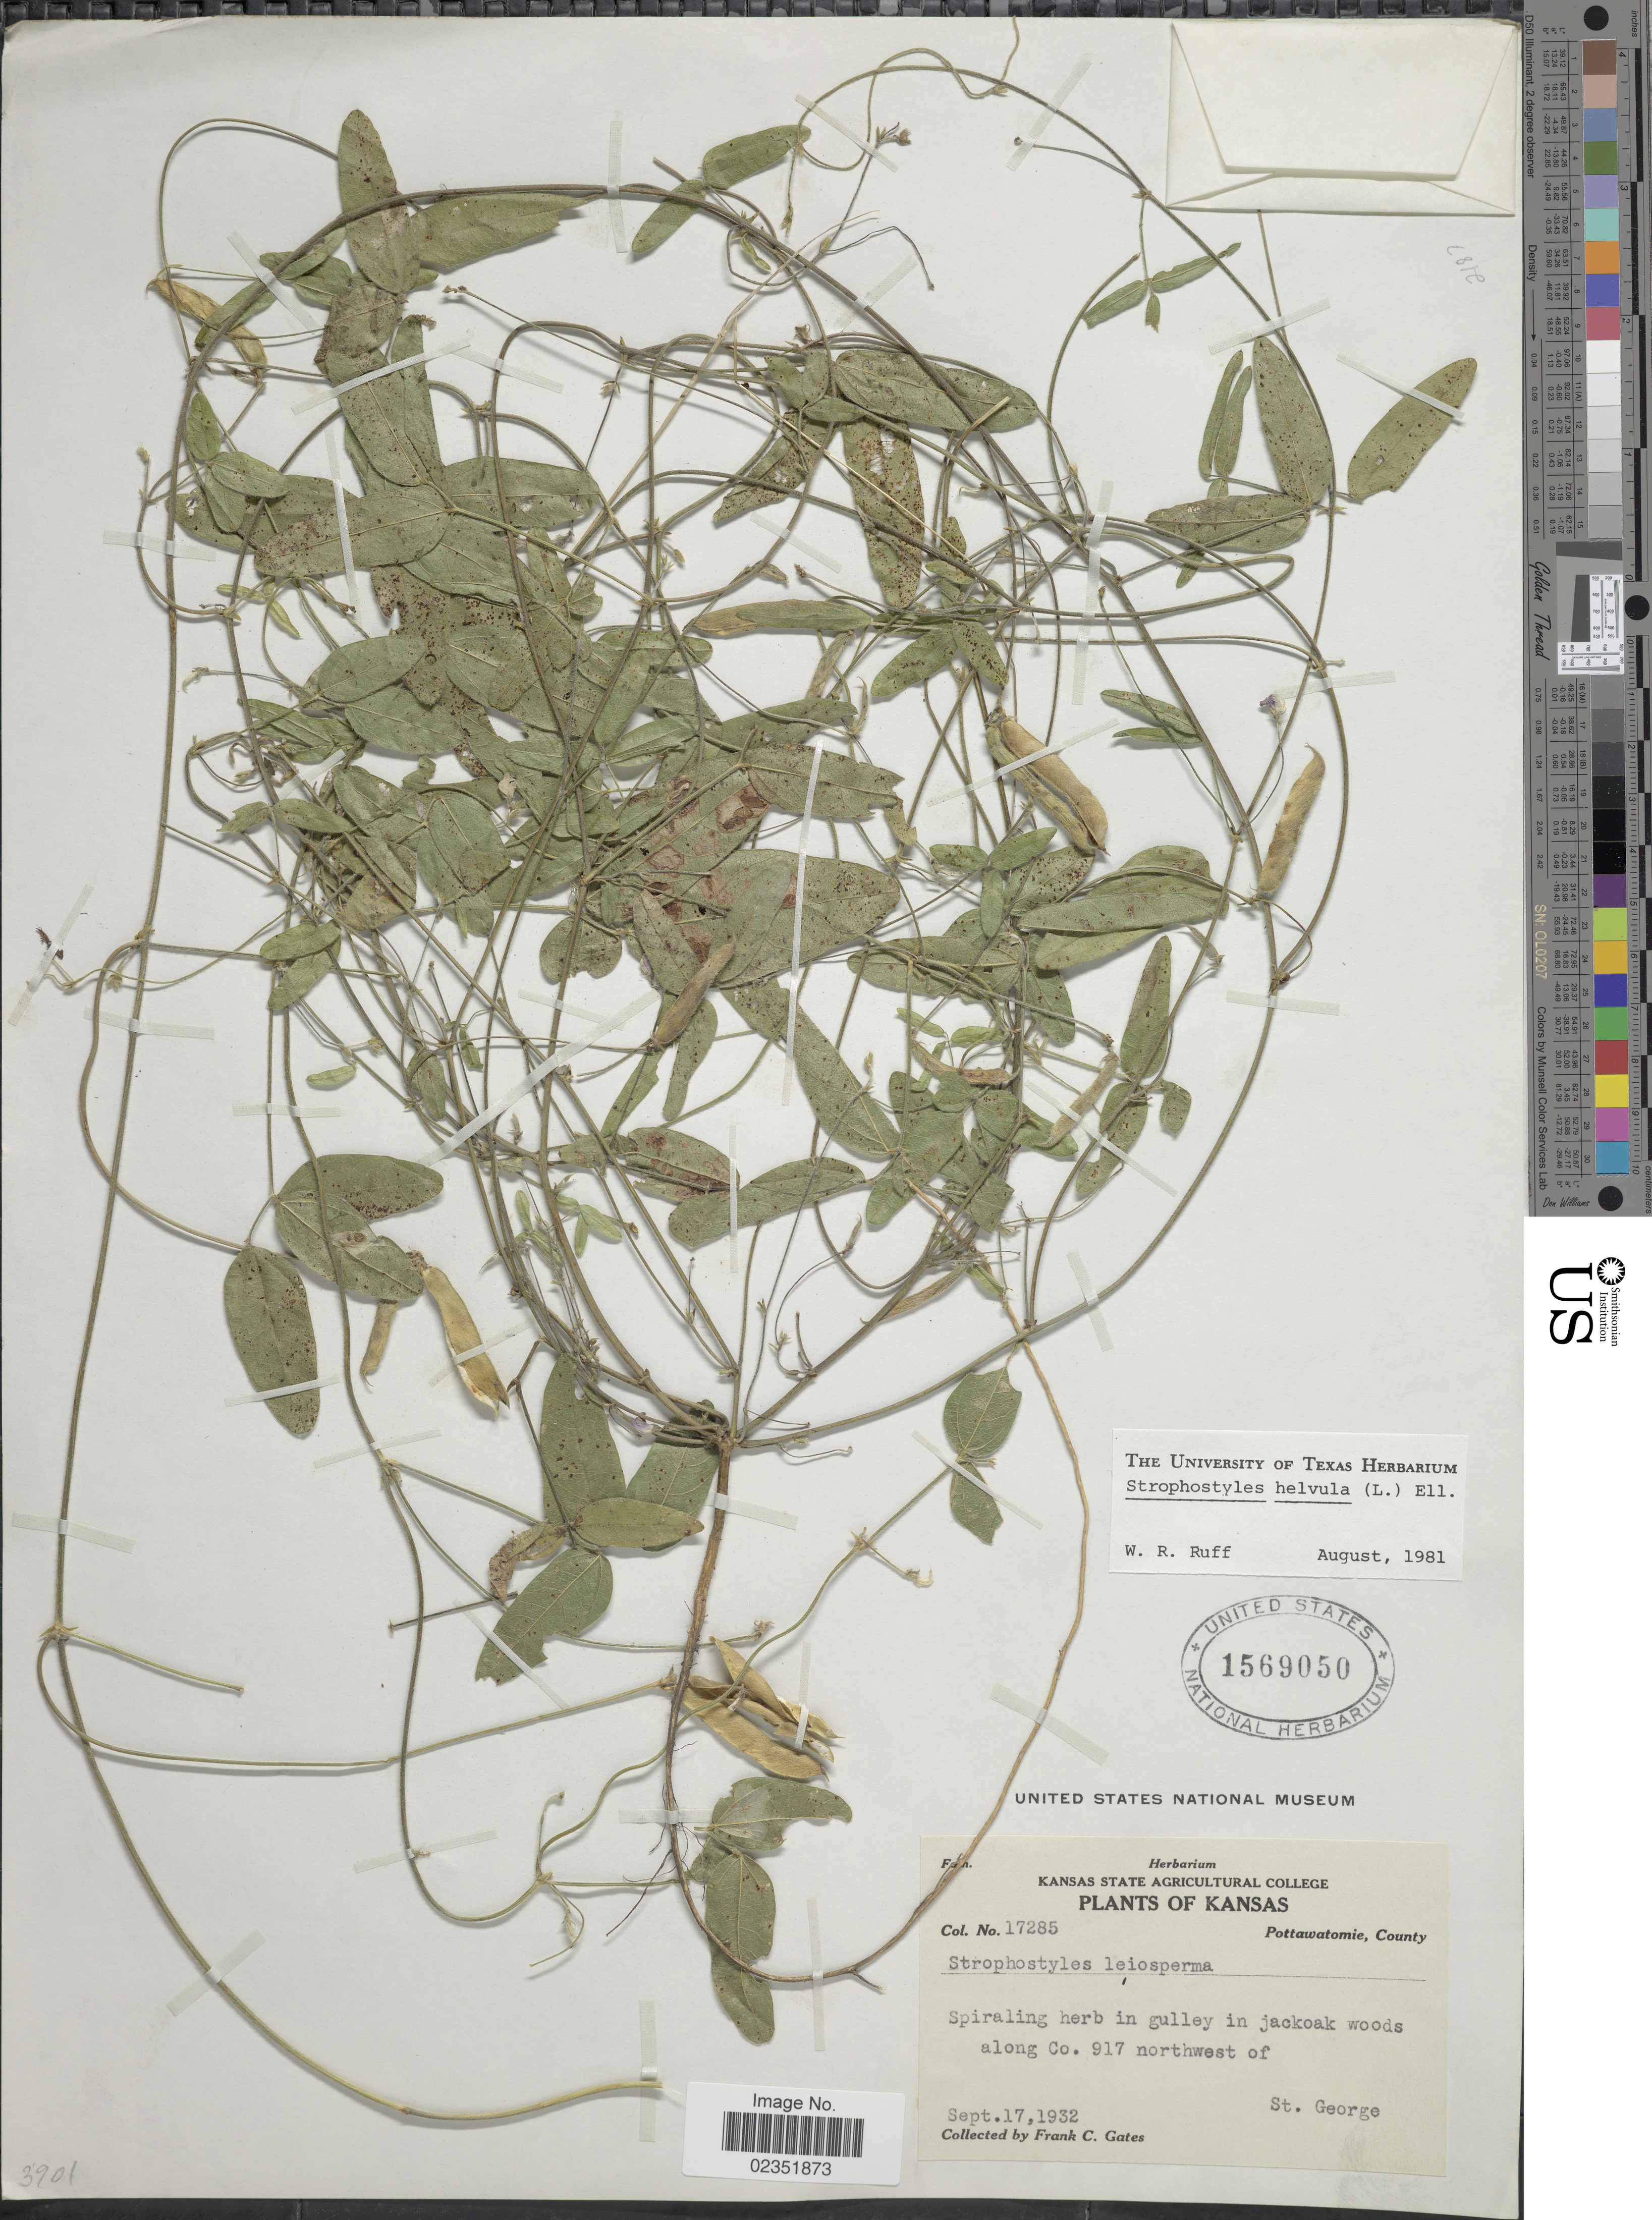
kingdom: Plantae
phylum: Tracheophyta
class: Magnoliopsida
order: Fabales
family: Fabaceae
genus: Strophostyles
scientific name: Strophostyles helvola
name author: (L.) Elliott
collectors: F. C. Gates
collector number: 17285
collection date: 1932-09-17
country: United States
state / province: Kansas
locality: Along Co. 917 northwest of St. George, Pottawatomie County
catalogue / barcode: US 1569050